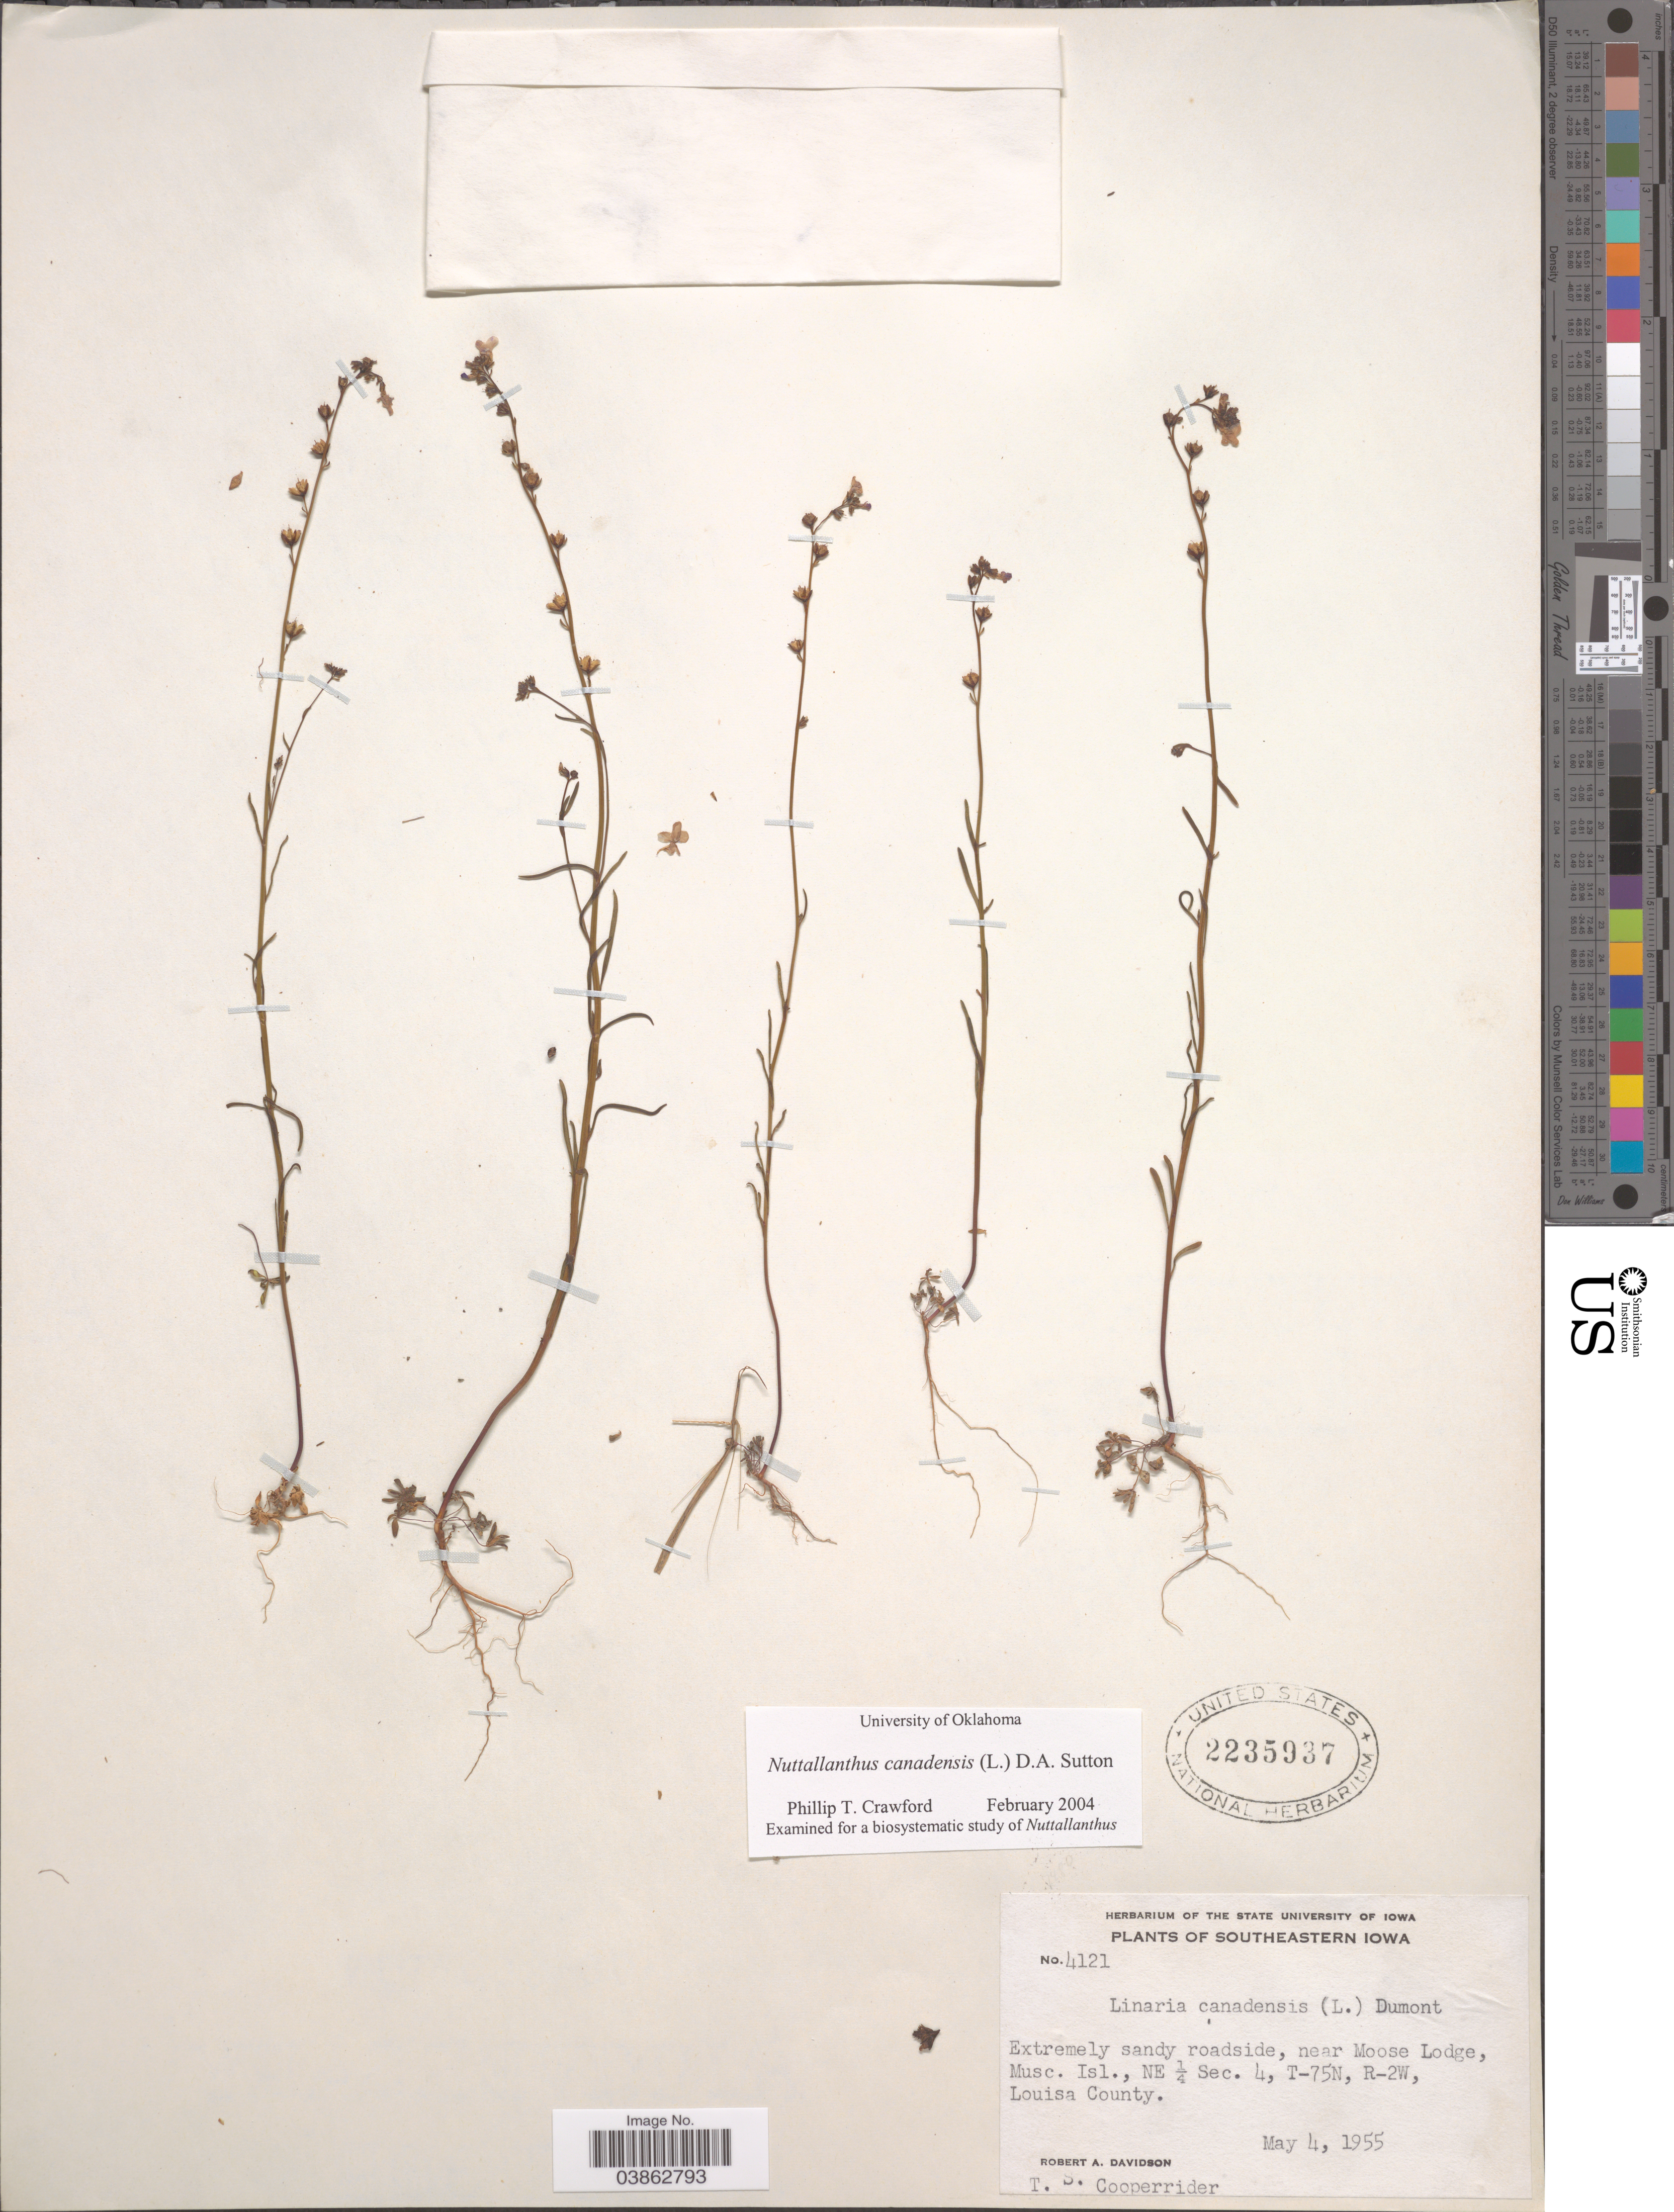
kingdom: Plantae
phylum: Tracheophyta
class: Magnoliopsida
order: Lamiales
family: Plantaginaceae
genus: Linaria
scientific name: Linaria canadensis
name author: (L.) Dum. Cours.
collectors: R. A. Davidson & T. S. Cooperrider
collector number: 4121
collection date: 1955-05-04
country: United States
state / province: Iowa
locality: Southeastern Iowa. Near Moose Lodge, Musc. Isl., NE ¼ Sec. 4, T-75N, R-2W, Louisa County.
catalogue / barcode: US 2235937